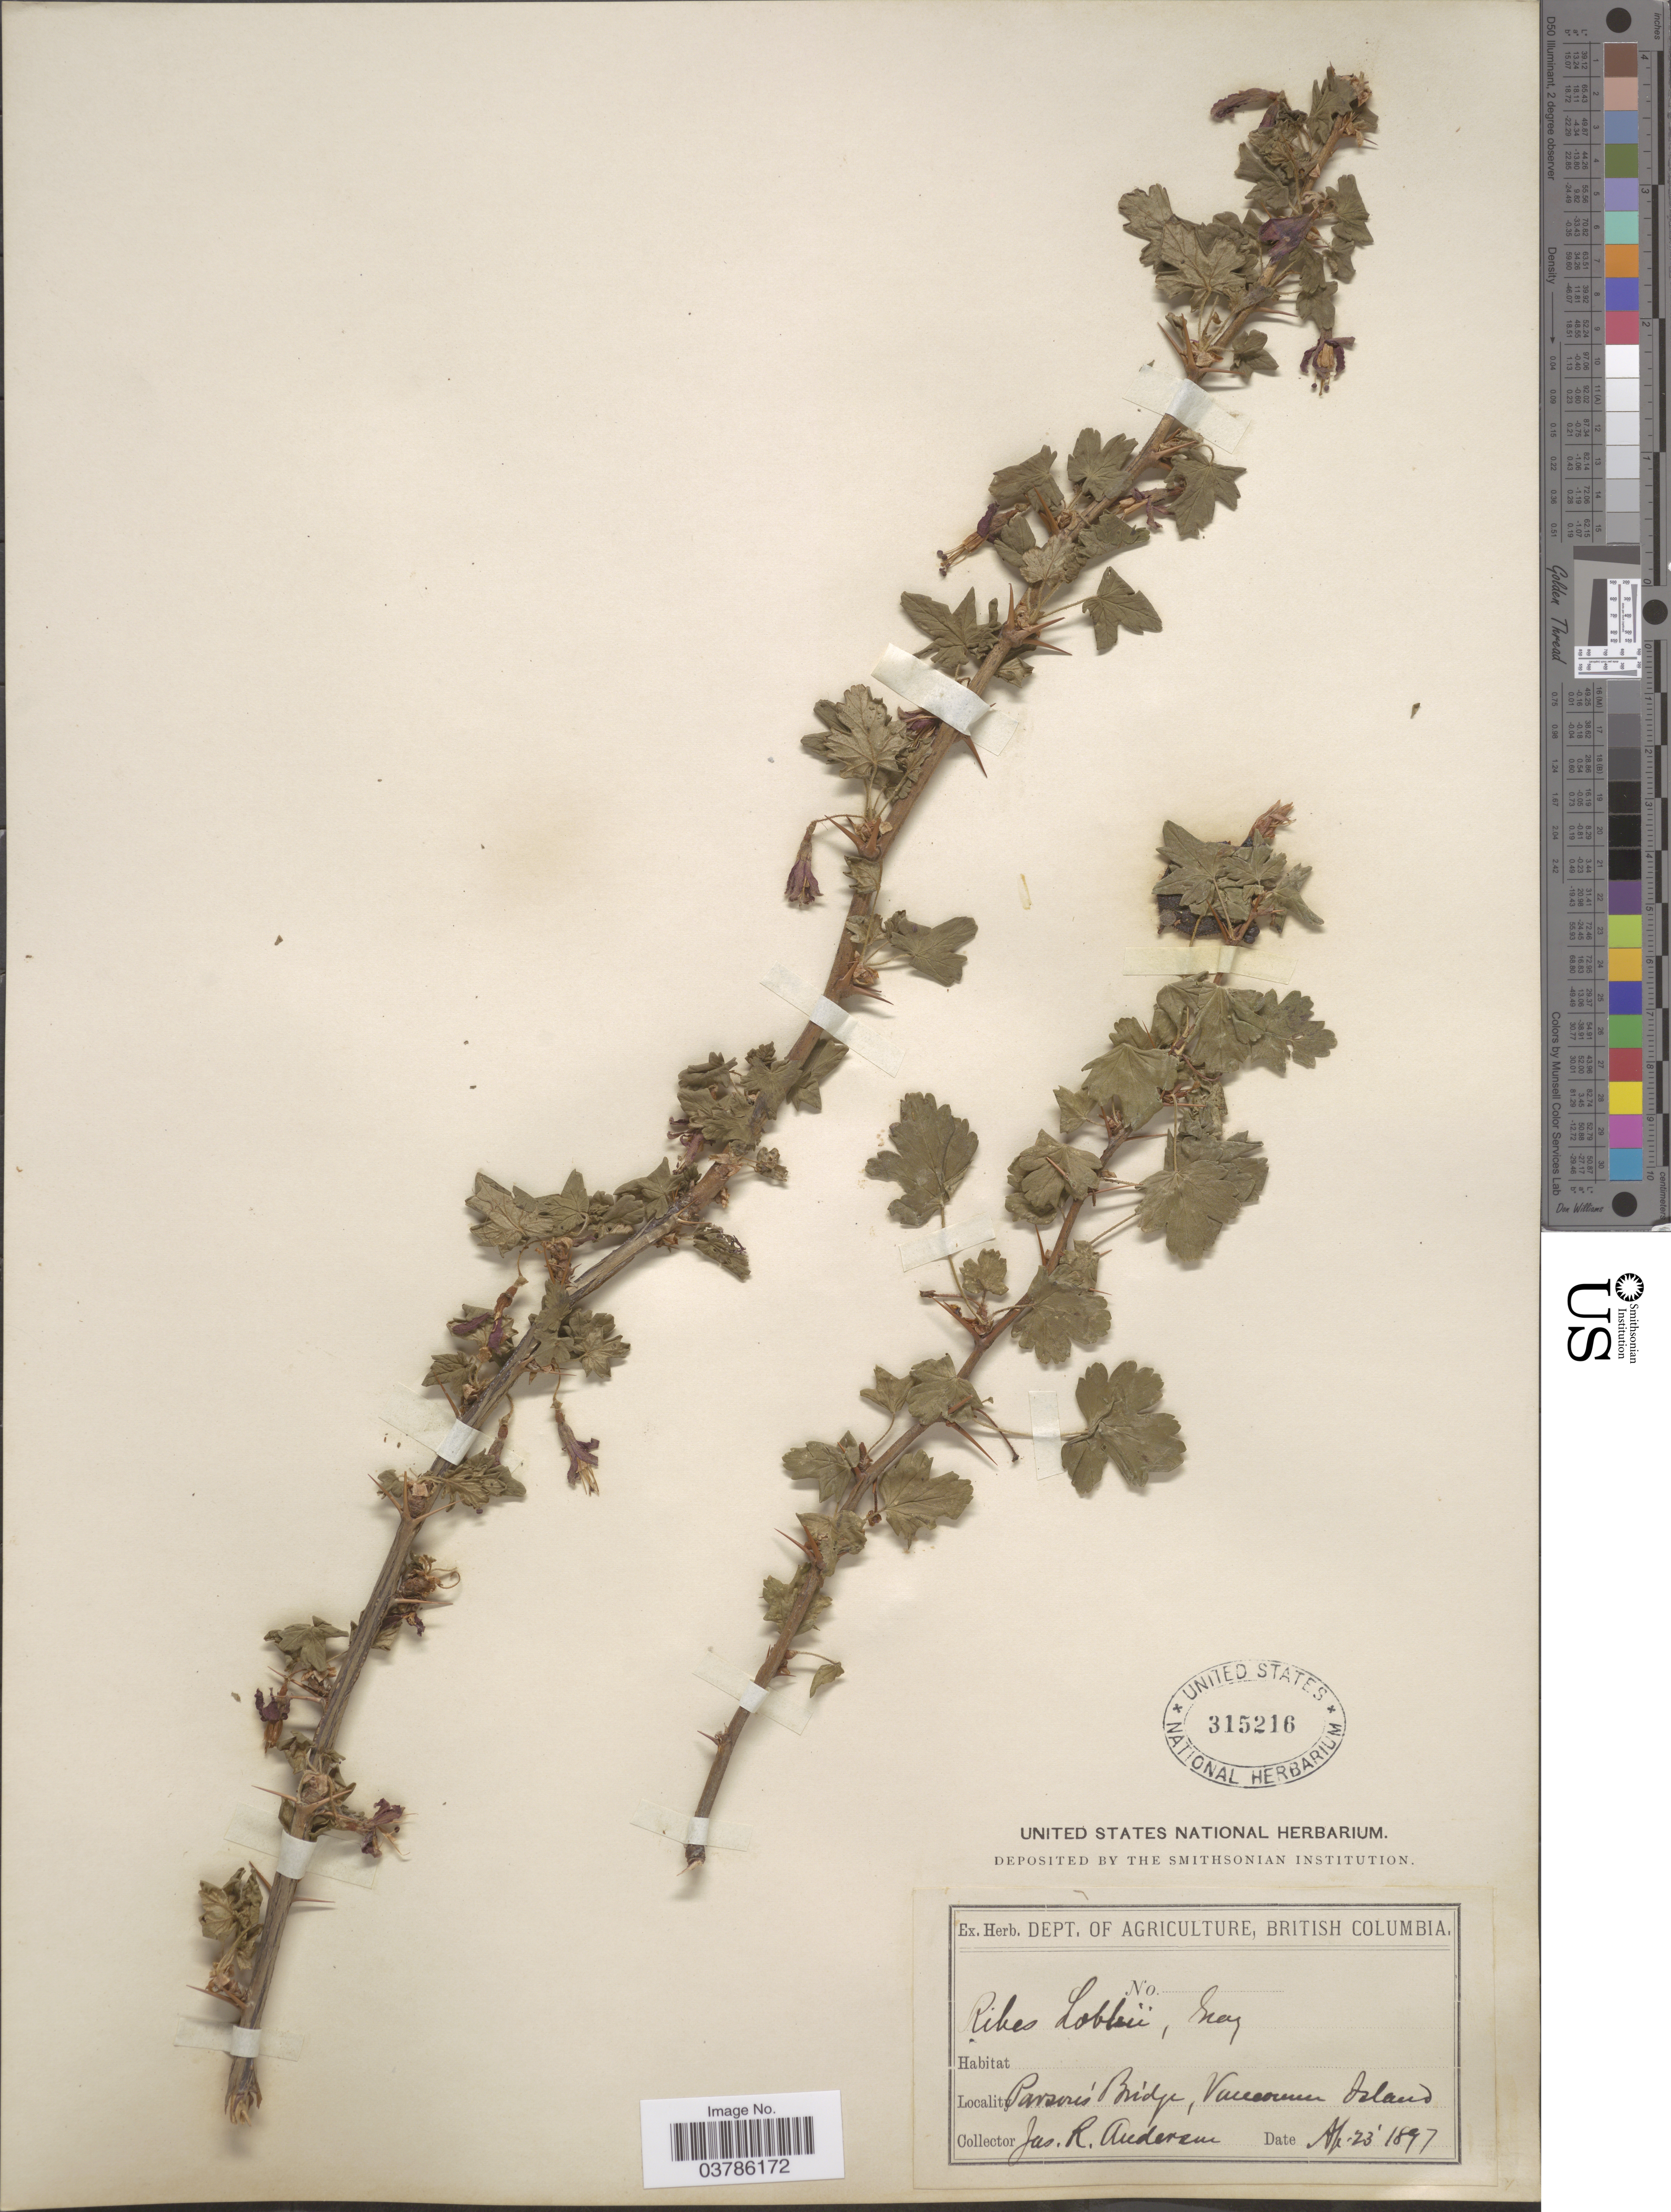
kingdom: Plantae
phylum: Tracheophyta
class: Magnoliopsida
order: Saxifragales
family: Grossulariaceae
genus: Ribes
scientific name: Ribes lobbii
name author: A. Gray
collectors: J. R. Anderson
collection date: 1897-04-23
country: Canada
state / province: British Columbia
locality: Parson's Bridge, Vancouver Island.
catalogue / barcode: US 315216